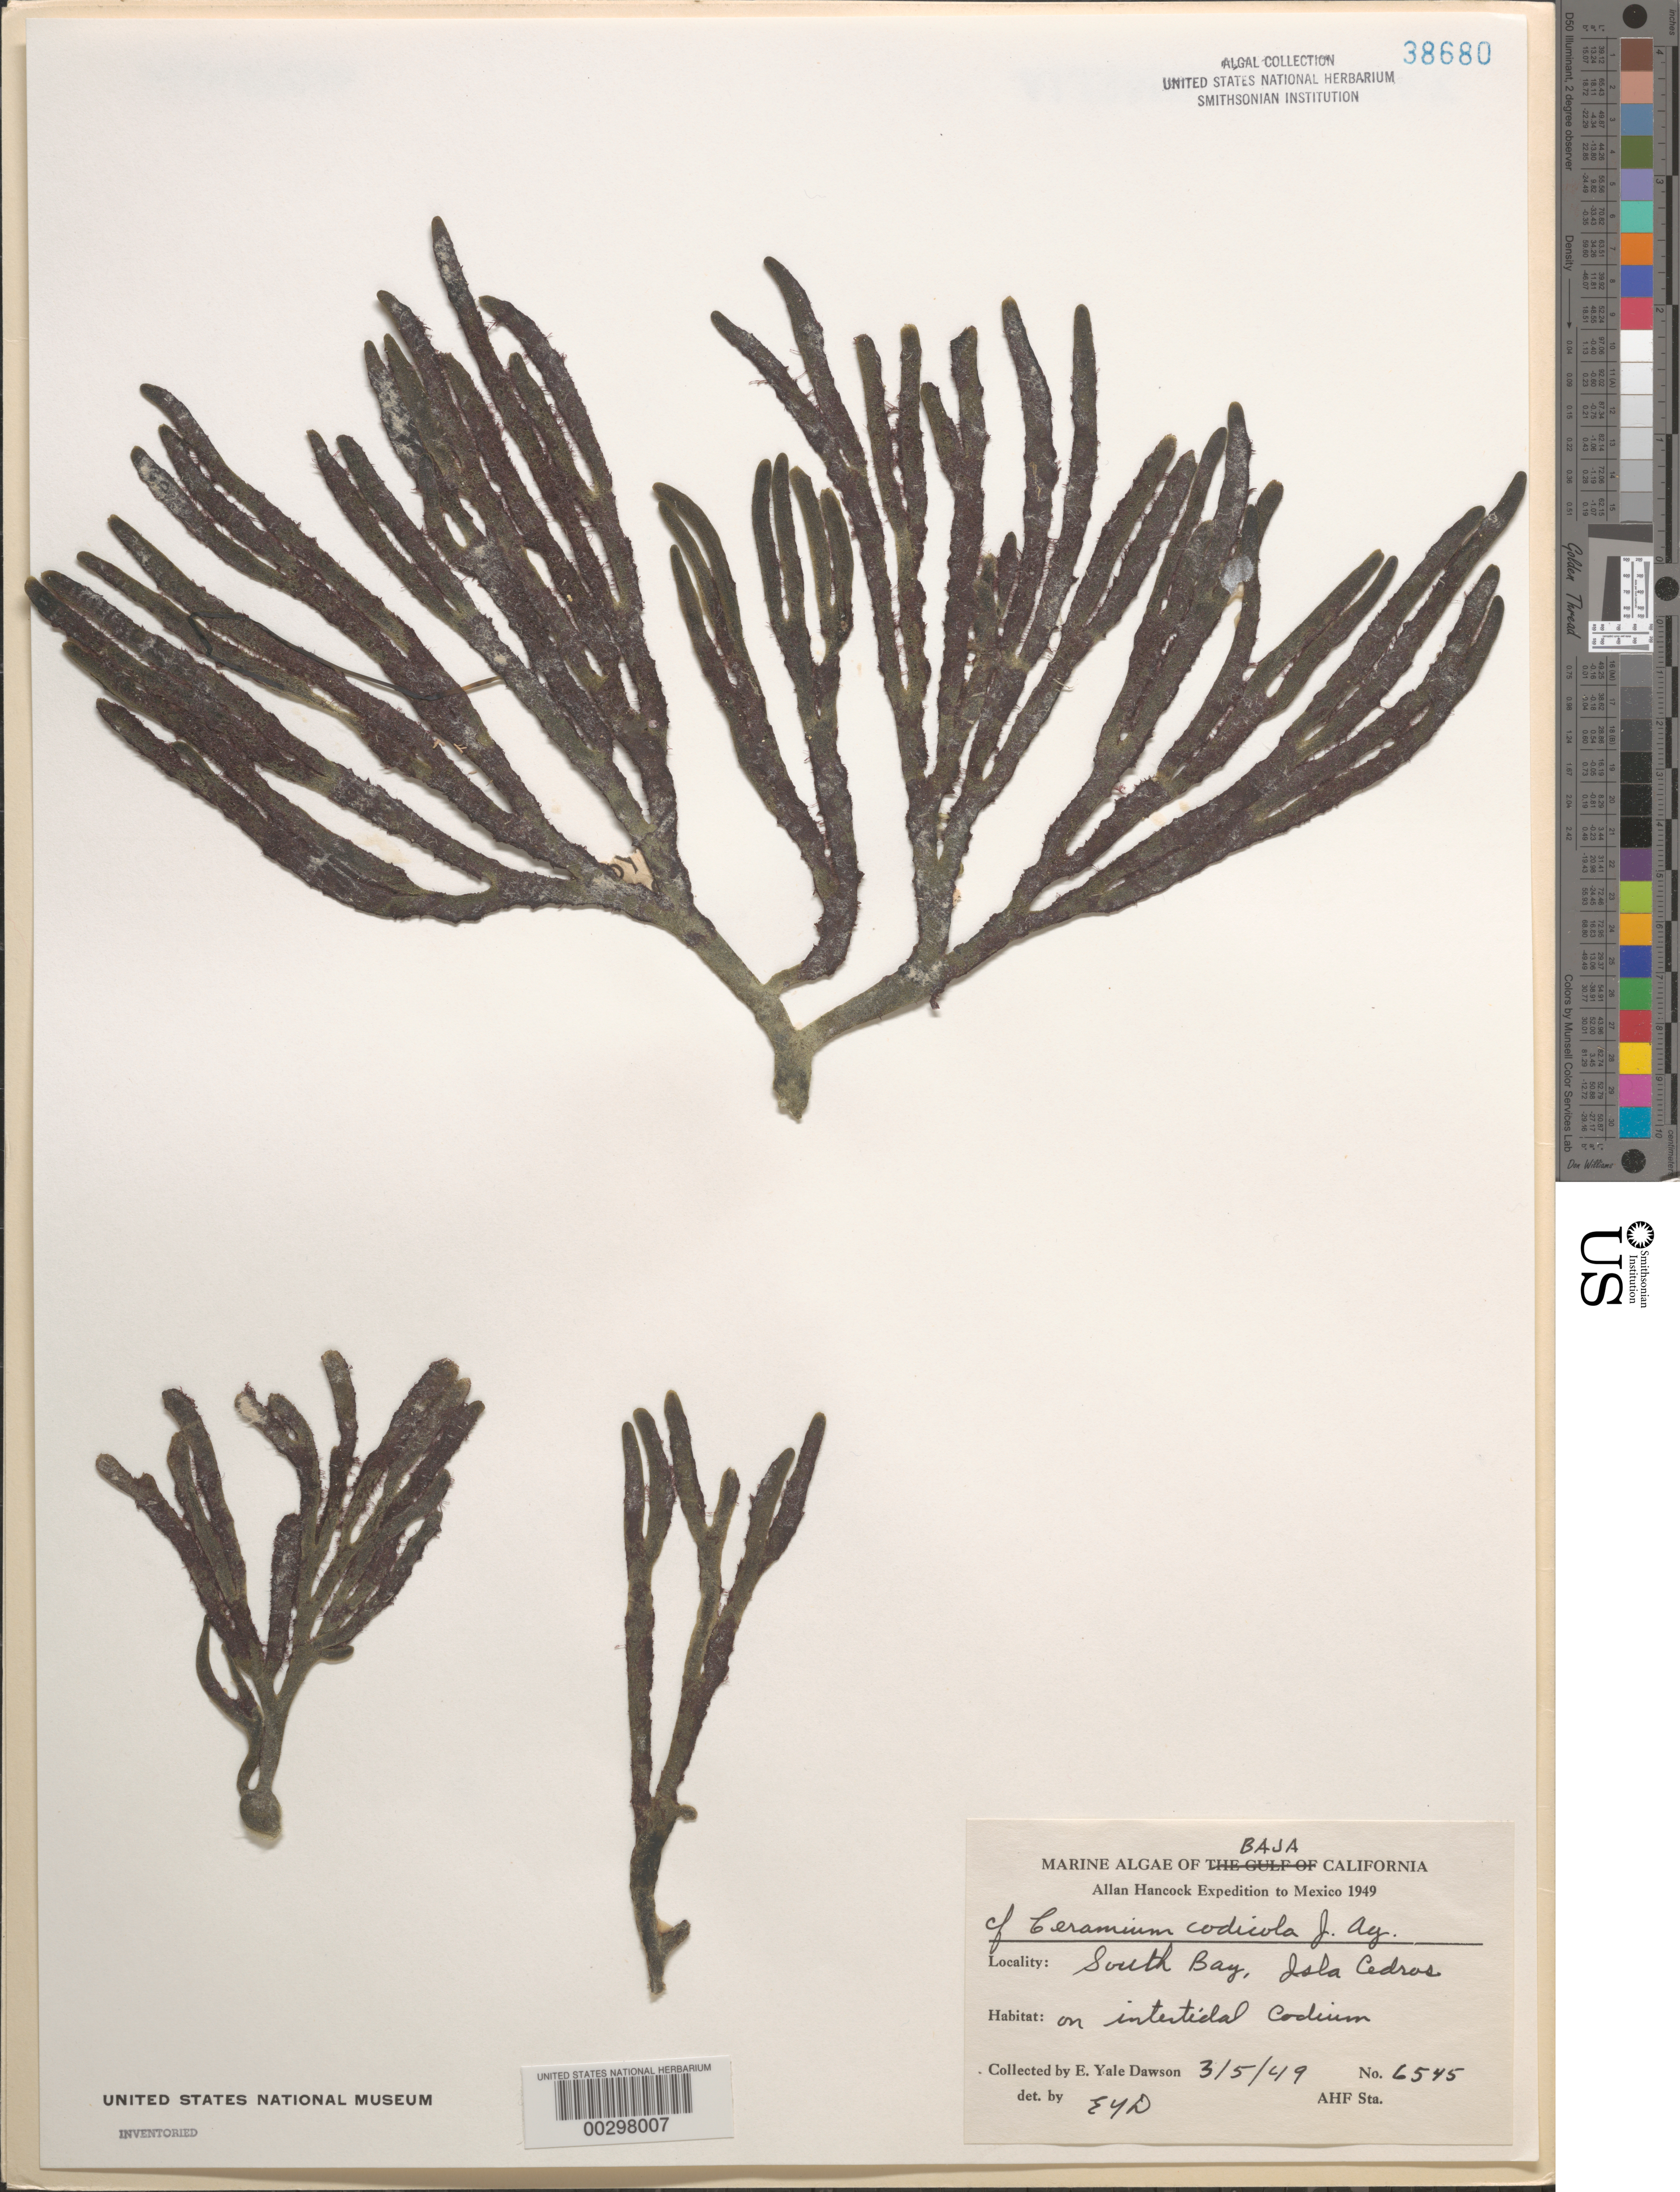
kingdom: Plantae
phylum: Rhodophyta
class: Florideophyceae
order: Ceramiales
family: Ceramiaceae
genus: Ceramium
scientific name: Ceramium codicola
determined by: Dawson, E. Y.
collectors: E. Y. Dawson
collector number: EYD 6545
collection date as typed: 05 Mar 1949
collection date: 1949-03-05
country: Mexico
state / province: Baja California Norte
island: Isla Cedros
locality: South Bay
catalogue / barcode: US 38680